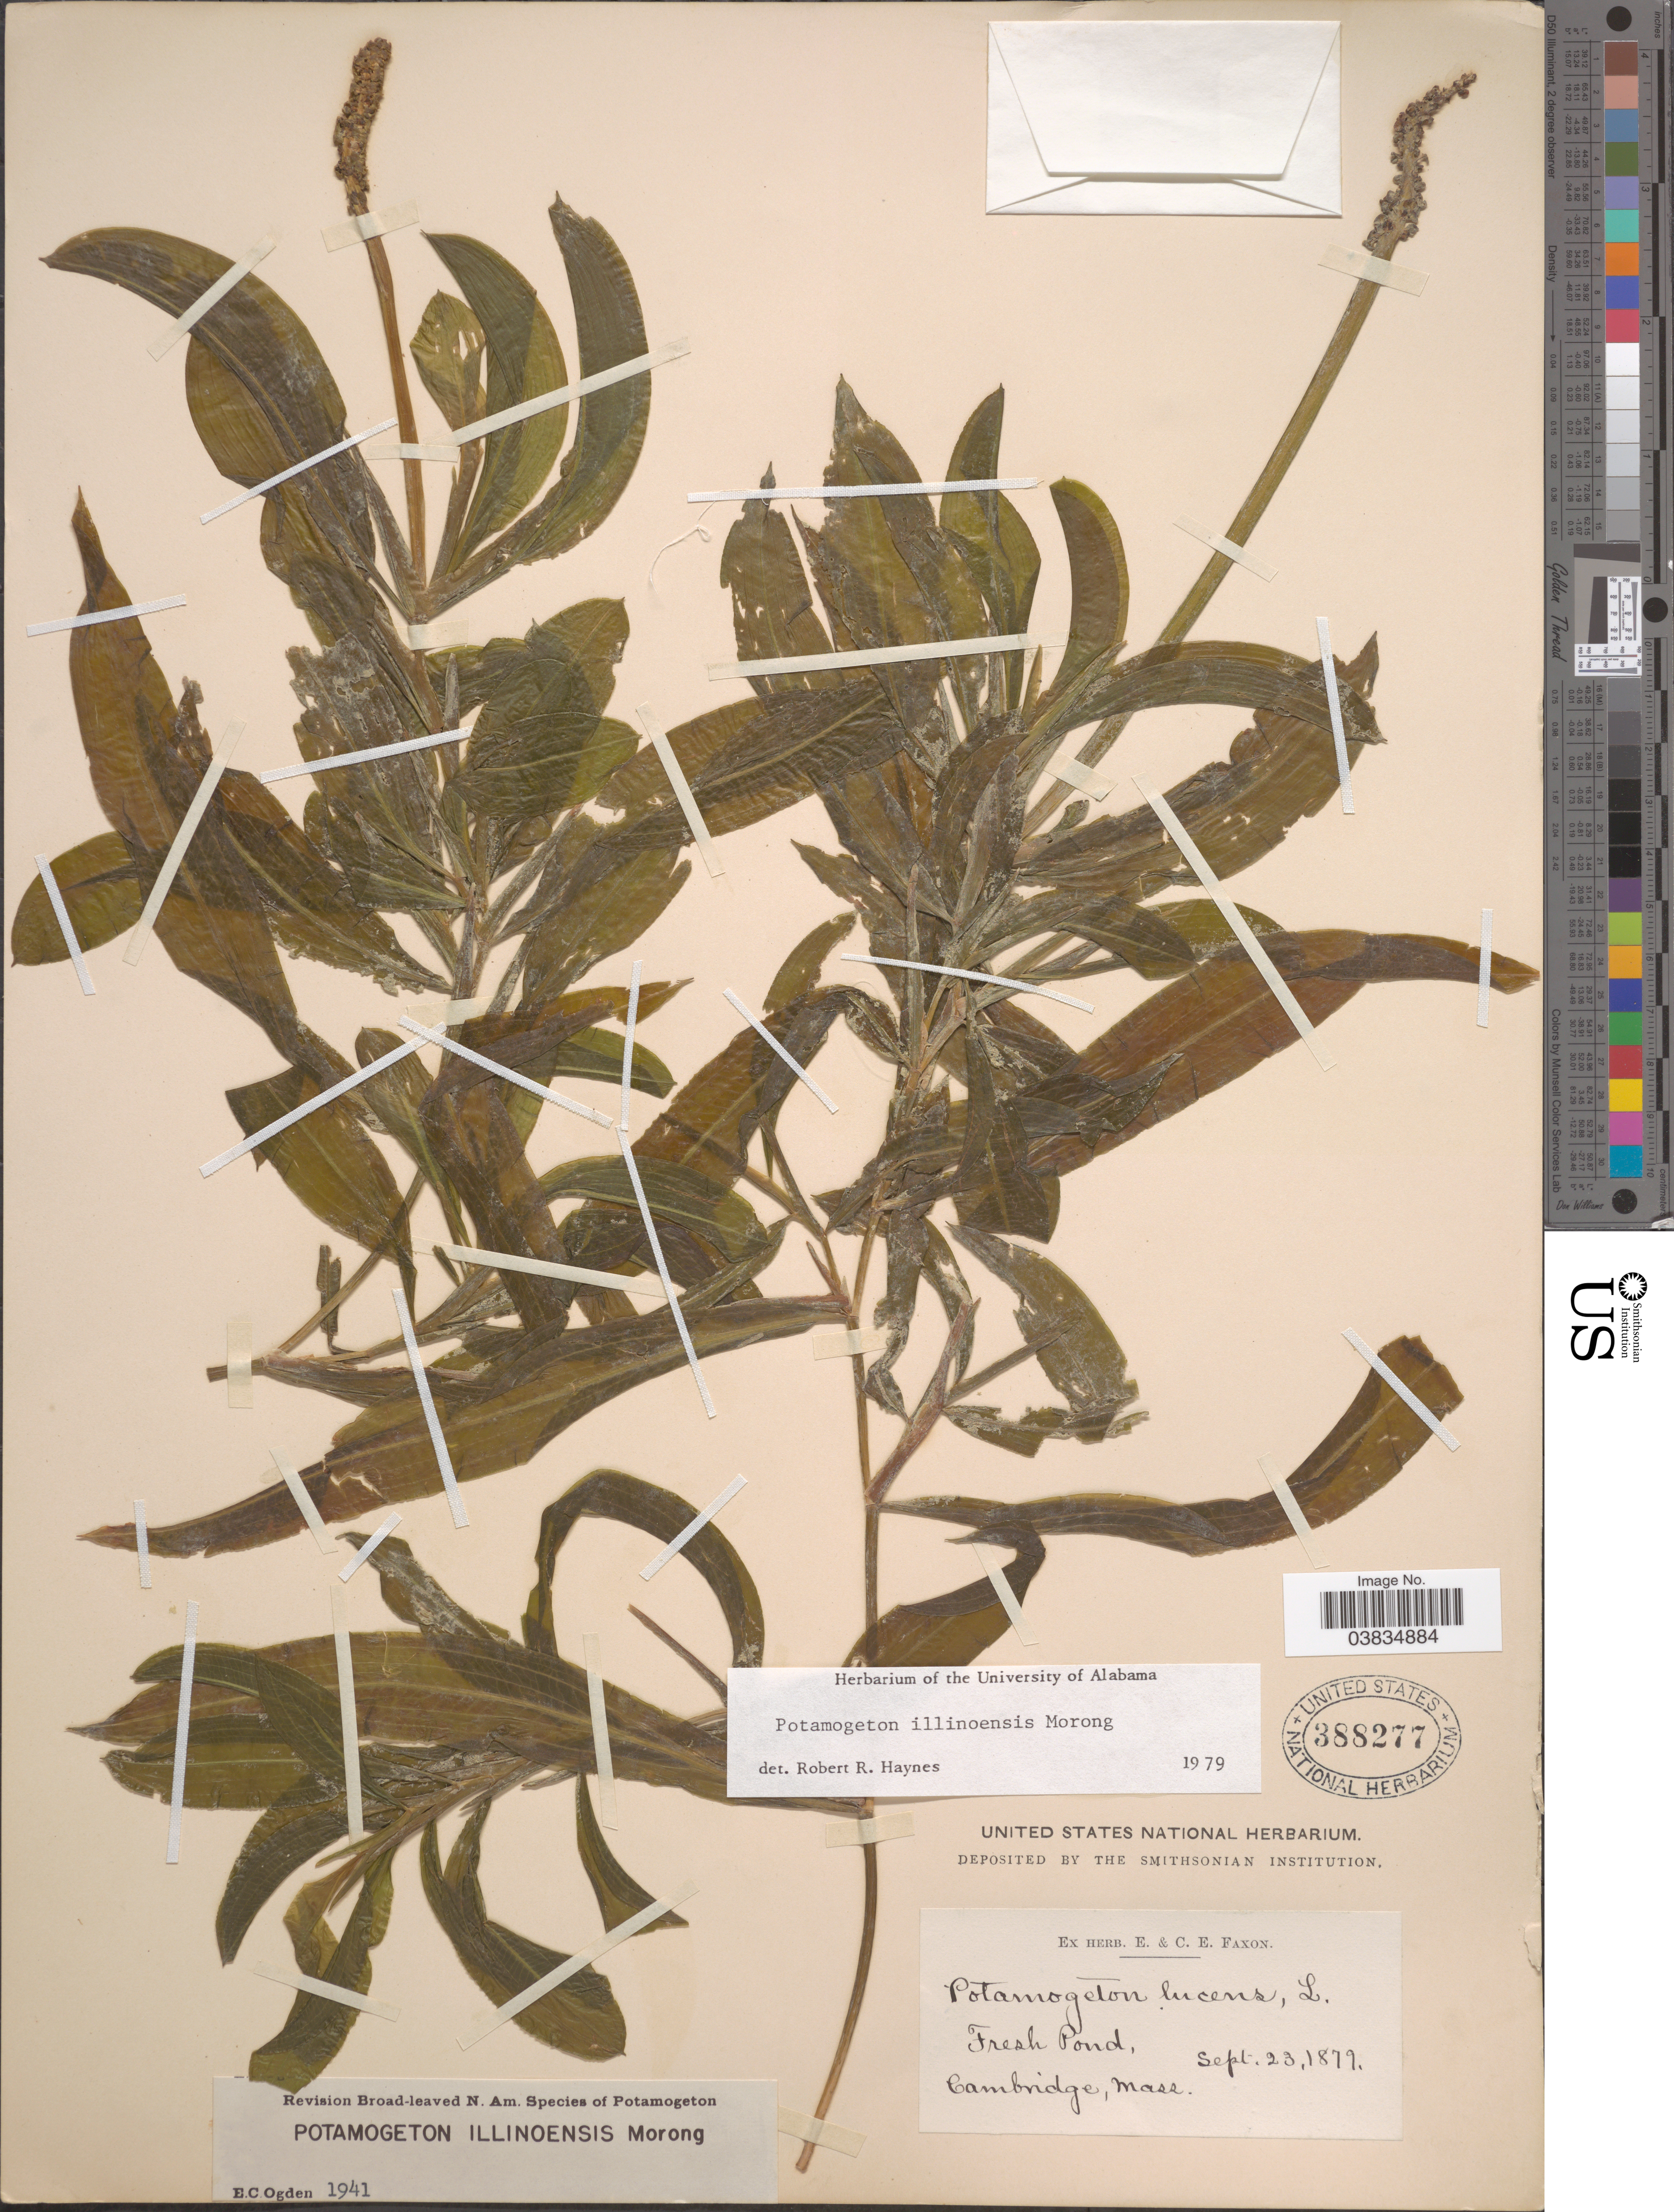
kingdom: Plantae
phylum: Tracheophyta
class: Liliopsida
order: Alismatales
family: Potamogetonaceae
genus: Potamogeton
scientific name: Potamogeton illinoensis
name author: Morong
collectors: ex herb. E. & C.E. Faxon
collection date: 1879-09-23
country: United States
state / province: Massachusetts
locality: Fresh Pond, Cambridge.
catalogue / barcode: US 388277